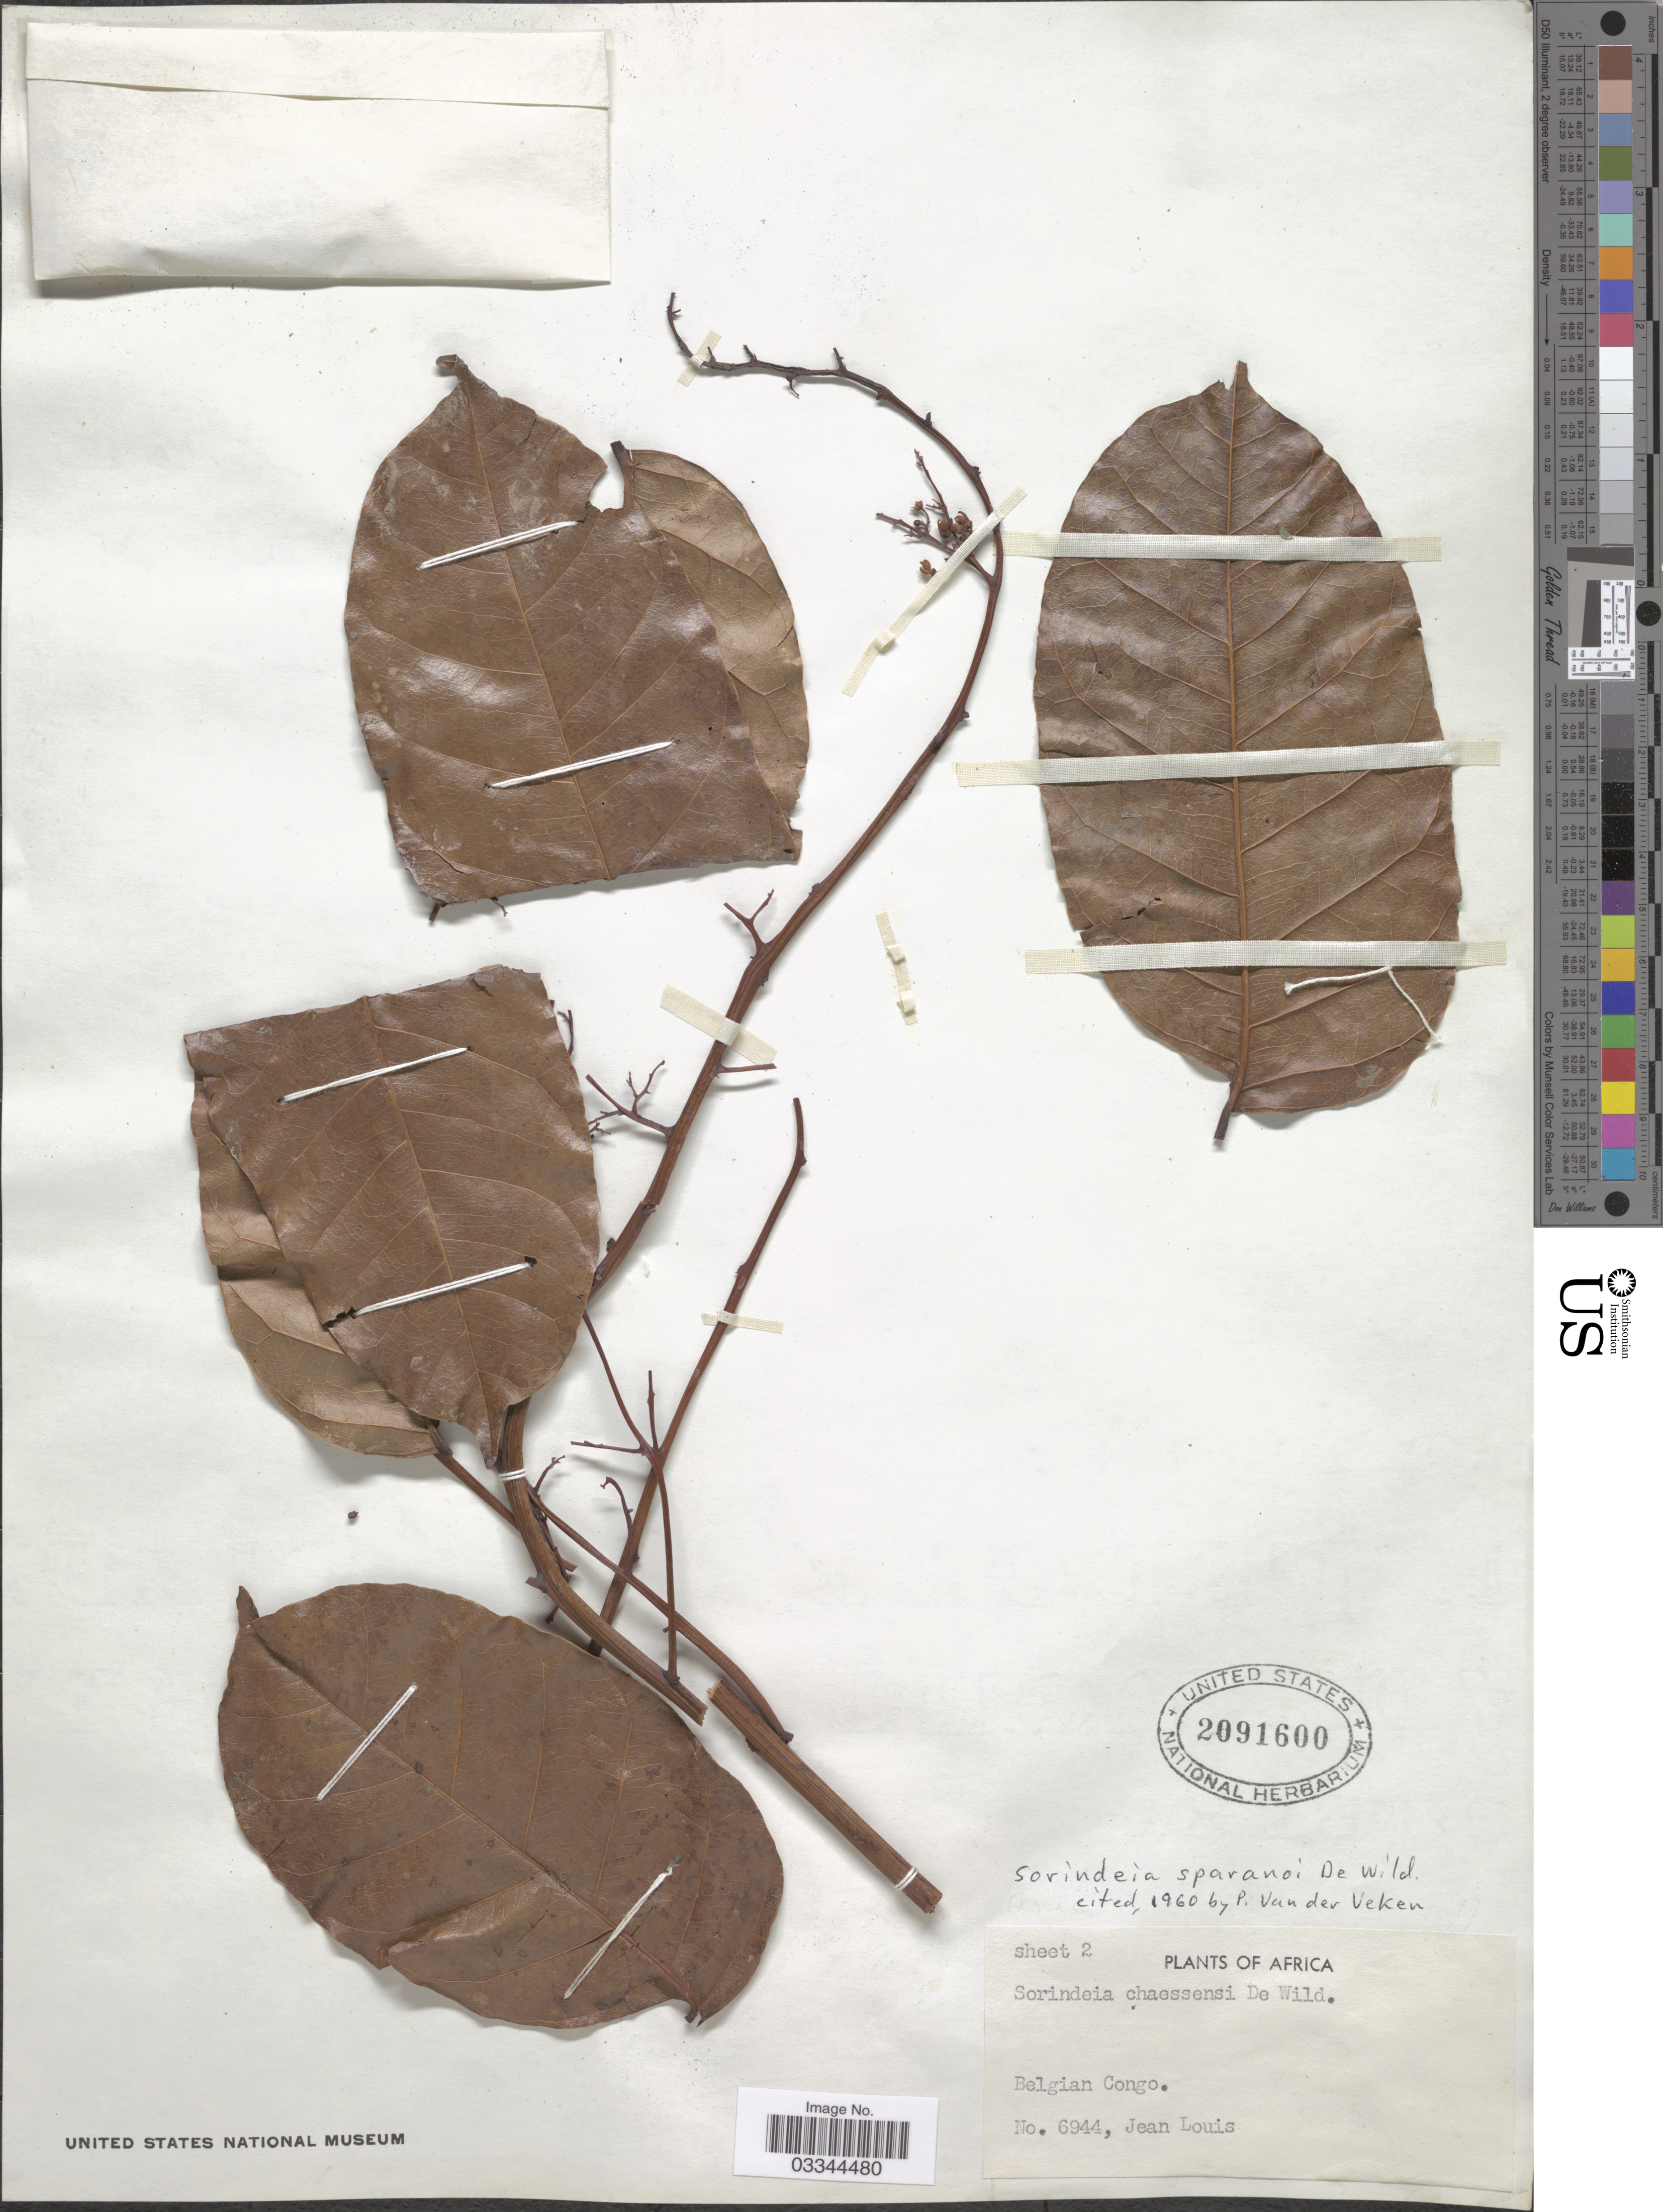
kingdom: Plantae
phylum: Tracheophyta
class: Magnoliopsida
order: Sapindales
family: Anacardiaceae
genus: Sorindeia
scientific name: Sorindeia juglandifolia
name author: (A. Rich.) Planch. ex Oliv.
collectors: J. Louis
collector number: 6944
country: Congo, Democratic Republic of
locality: Belgian Congo.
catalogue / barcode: US 2091600